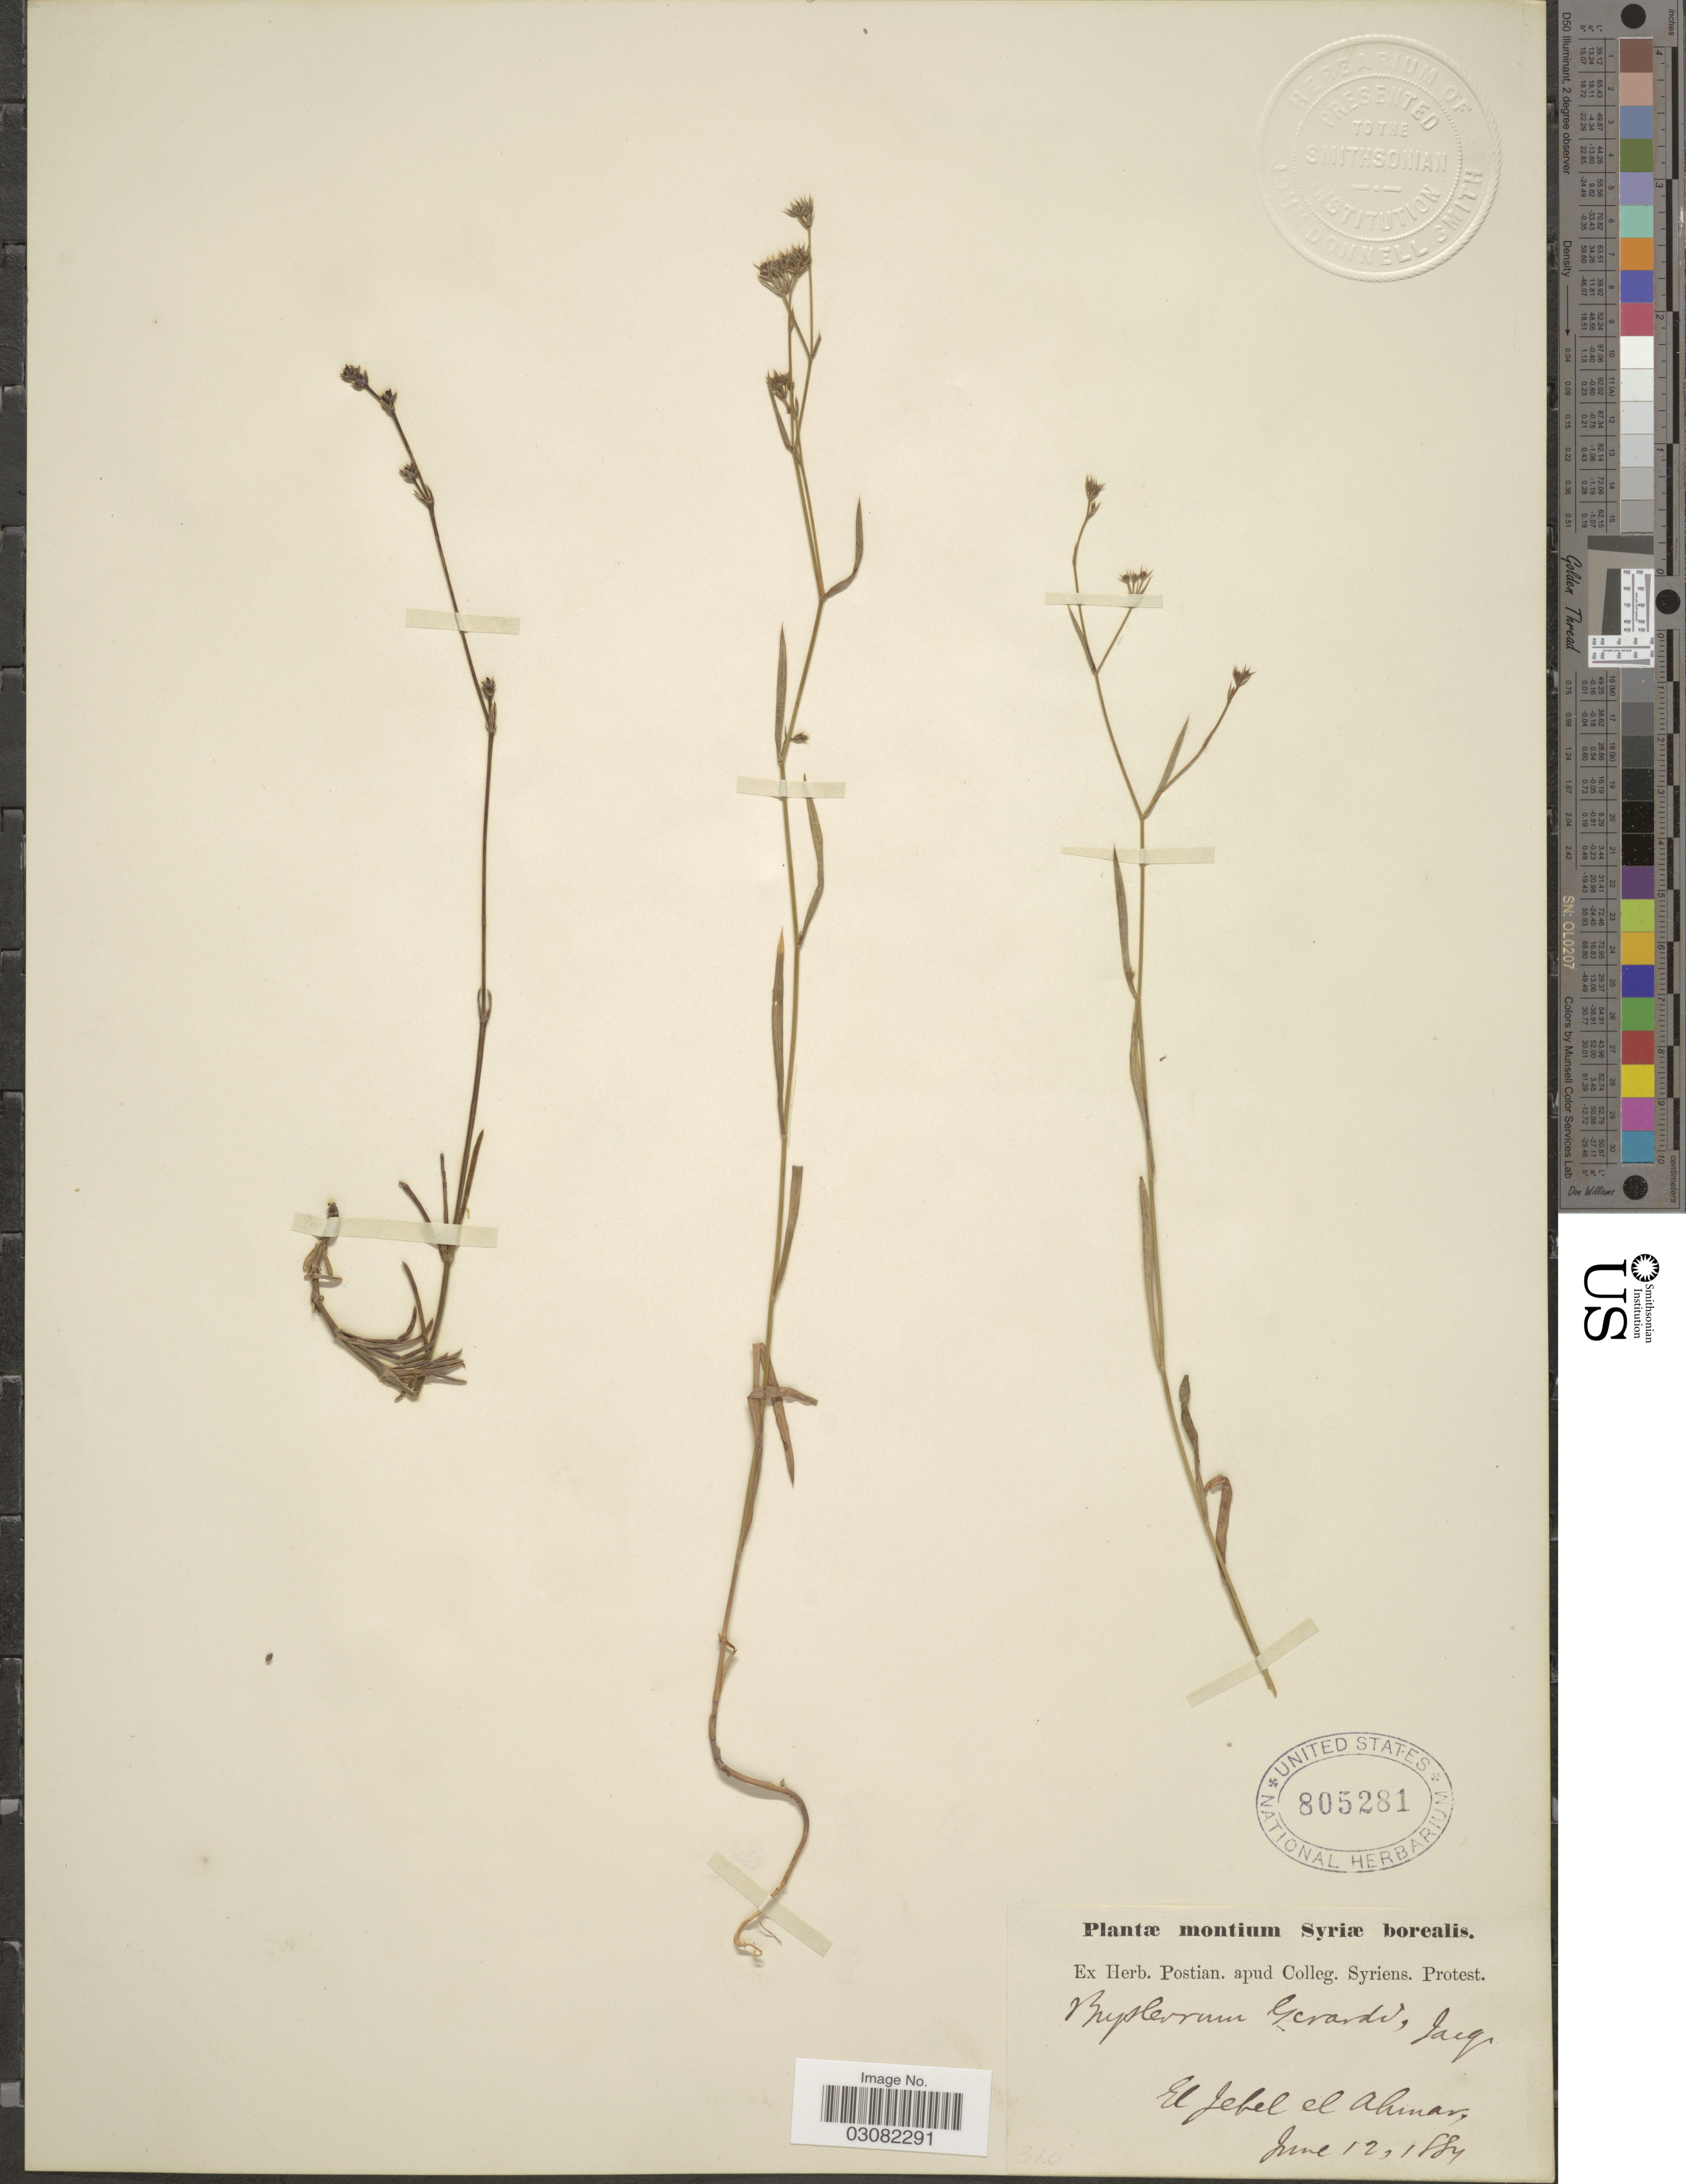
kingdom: Plantae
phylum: Tracheophyta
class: Magnoliopsida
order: Apiales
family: Apiaceae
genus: Bupleurum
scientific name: Bupleurum gerardii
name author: All.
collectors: ex herb. Postian. apud Colleg. Syriens. Protest. USE "Fannie P. A. Shepard" (10308853) AS PRIMARY COLLECTOR INSTEAD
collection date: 1884-06-12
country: Syria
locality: Montium Syriæ borealis. El Jebel el Ahmar.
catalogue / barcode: US 805281